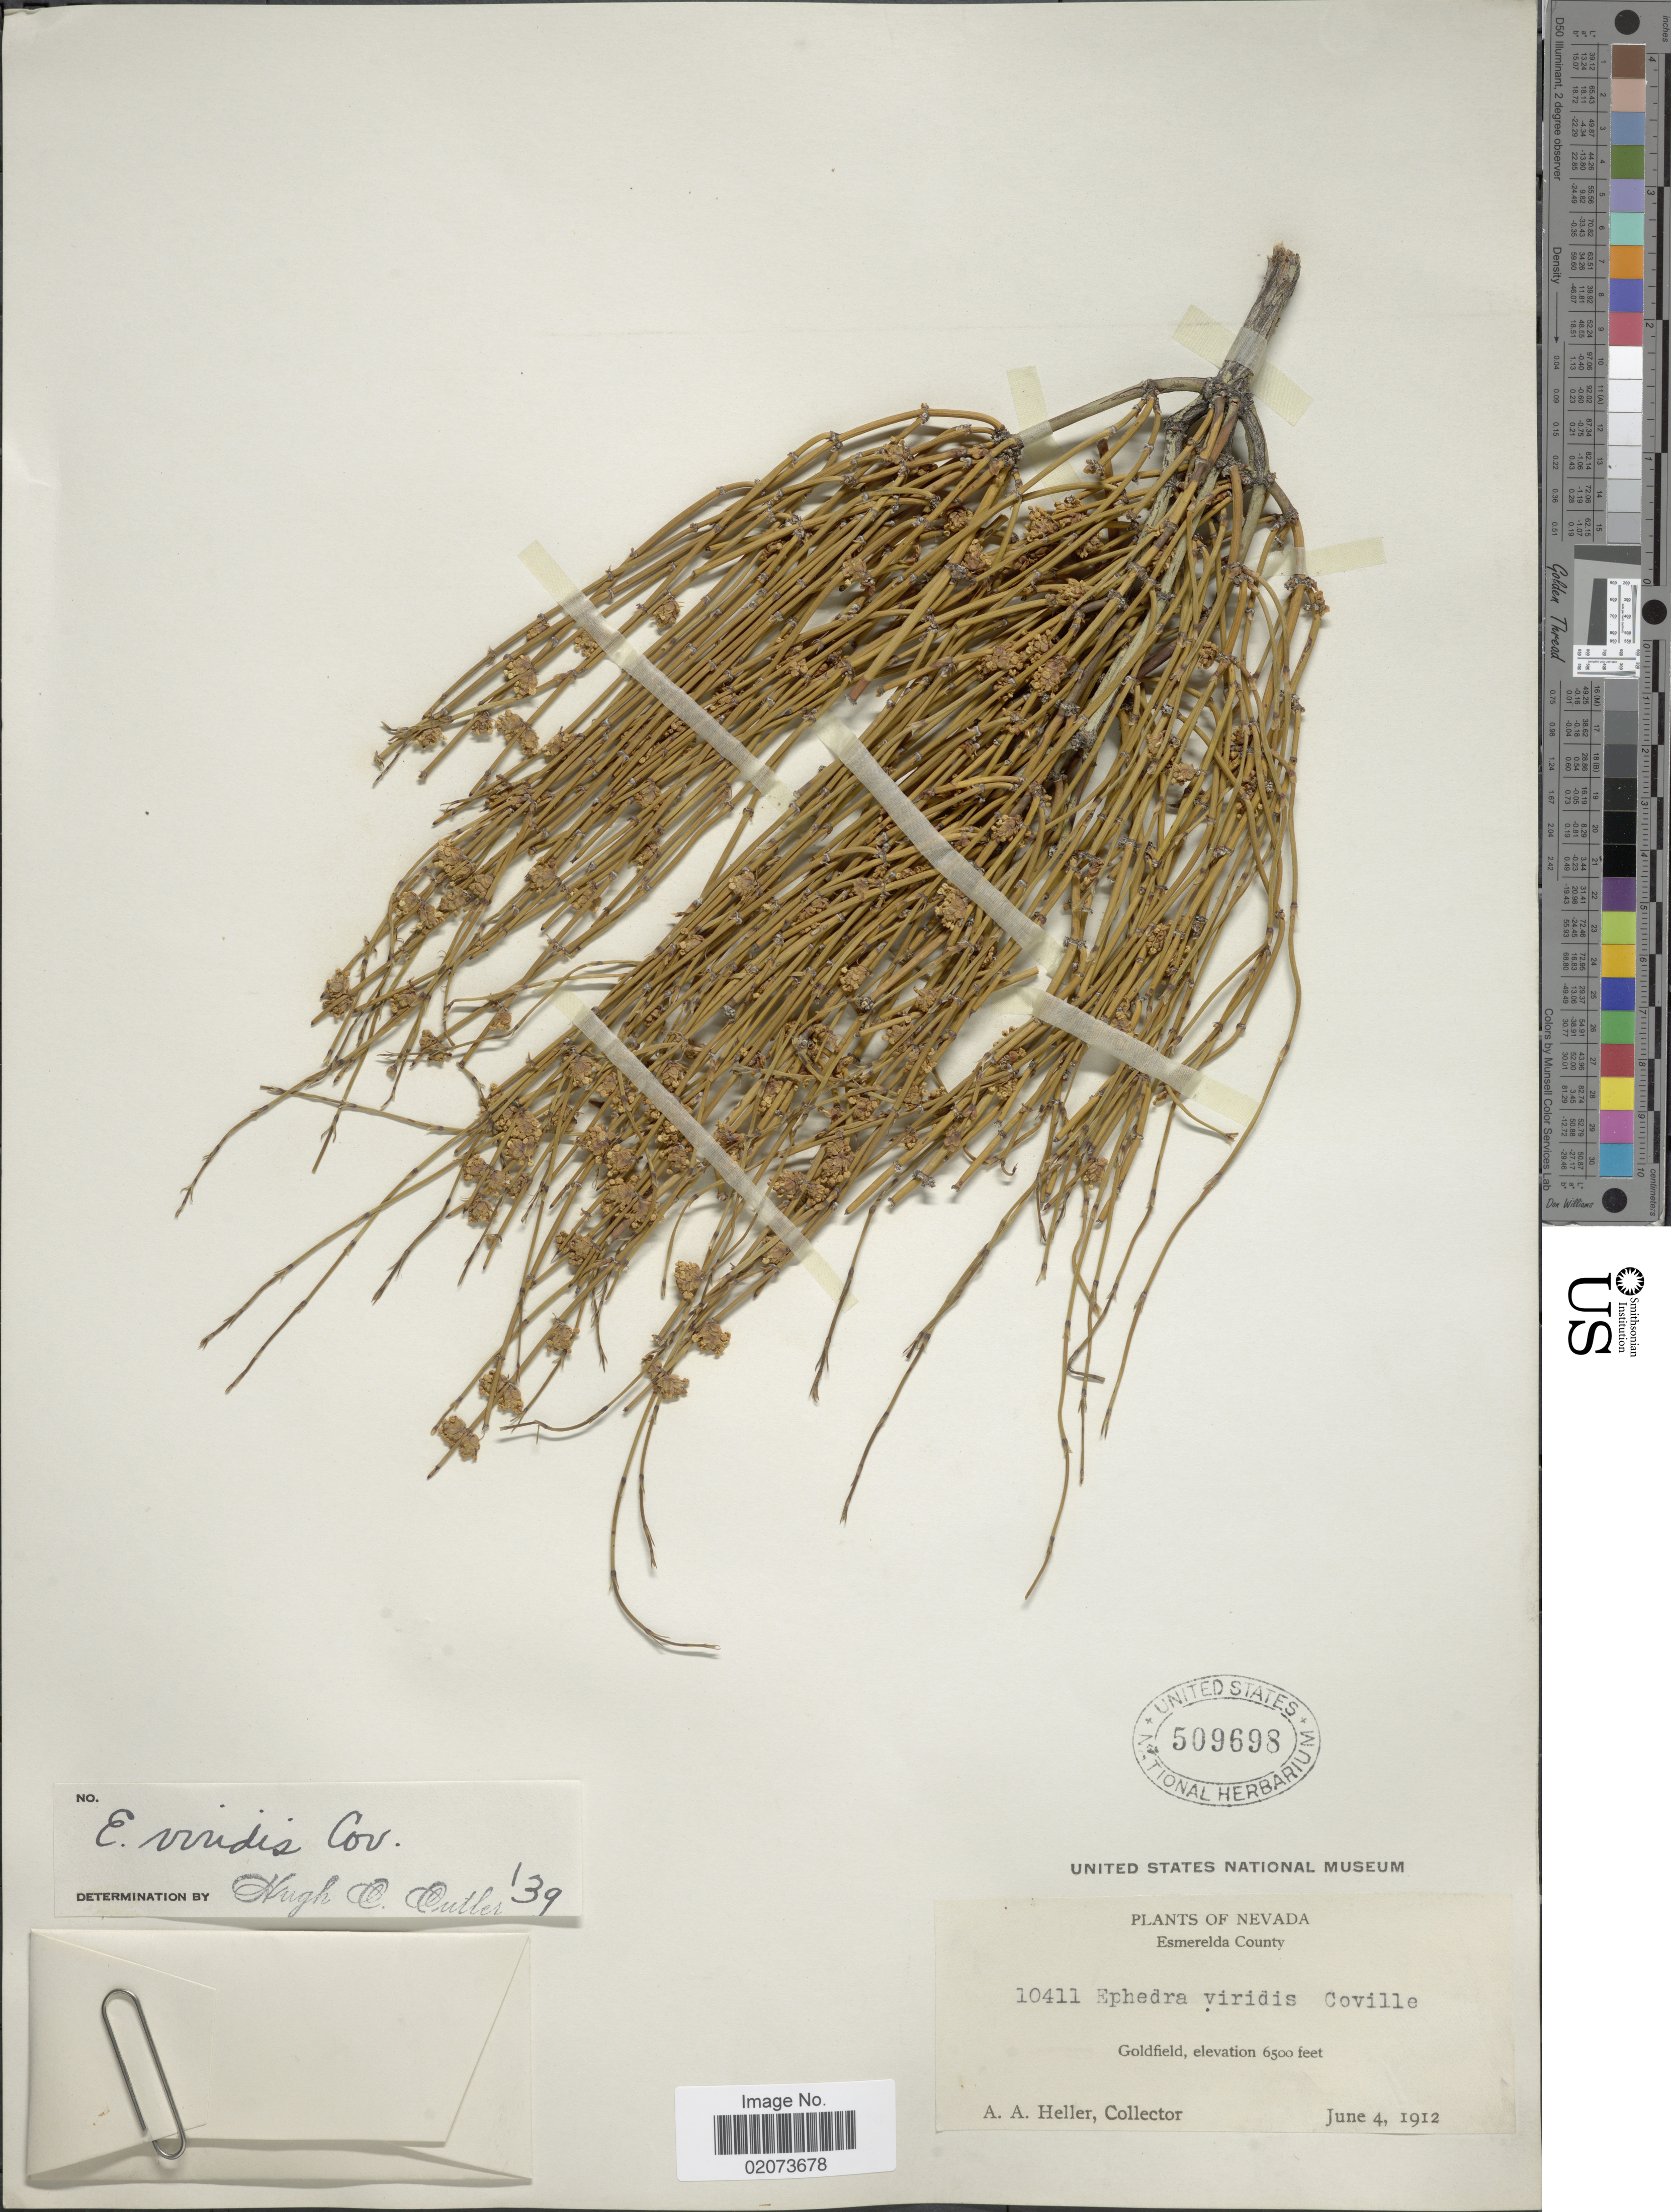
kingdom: Plantae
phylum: Tracheophyta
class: Gnetopsida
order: Ephedrales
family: Ephedraceae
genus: Ephedra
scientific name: Ephedra viridis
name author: Coville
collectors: A. A. Heller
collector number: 10411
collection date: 1912-06-04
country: United States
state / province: Nevada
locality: Esmeralda County, Goldfield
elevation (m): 1981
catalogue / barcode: US 509698